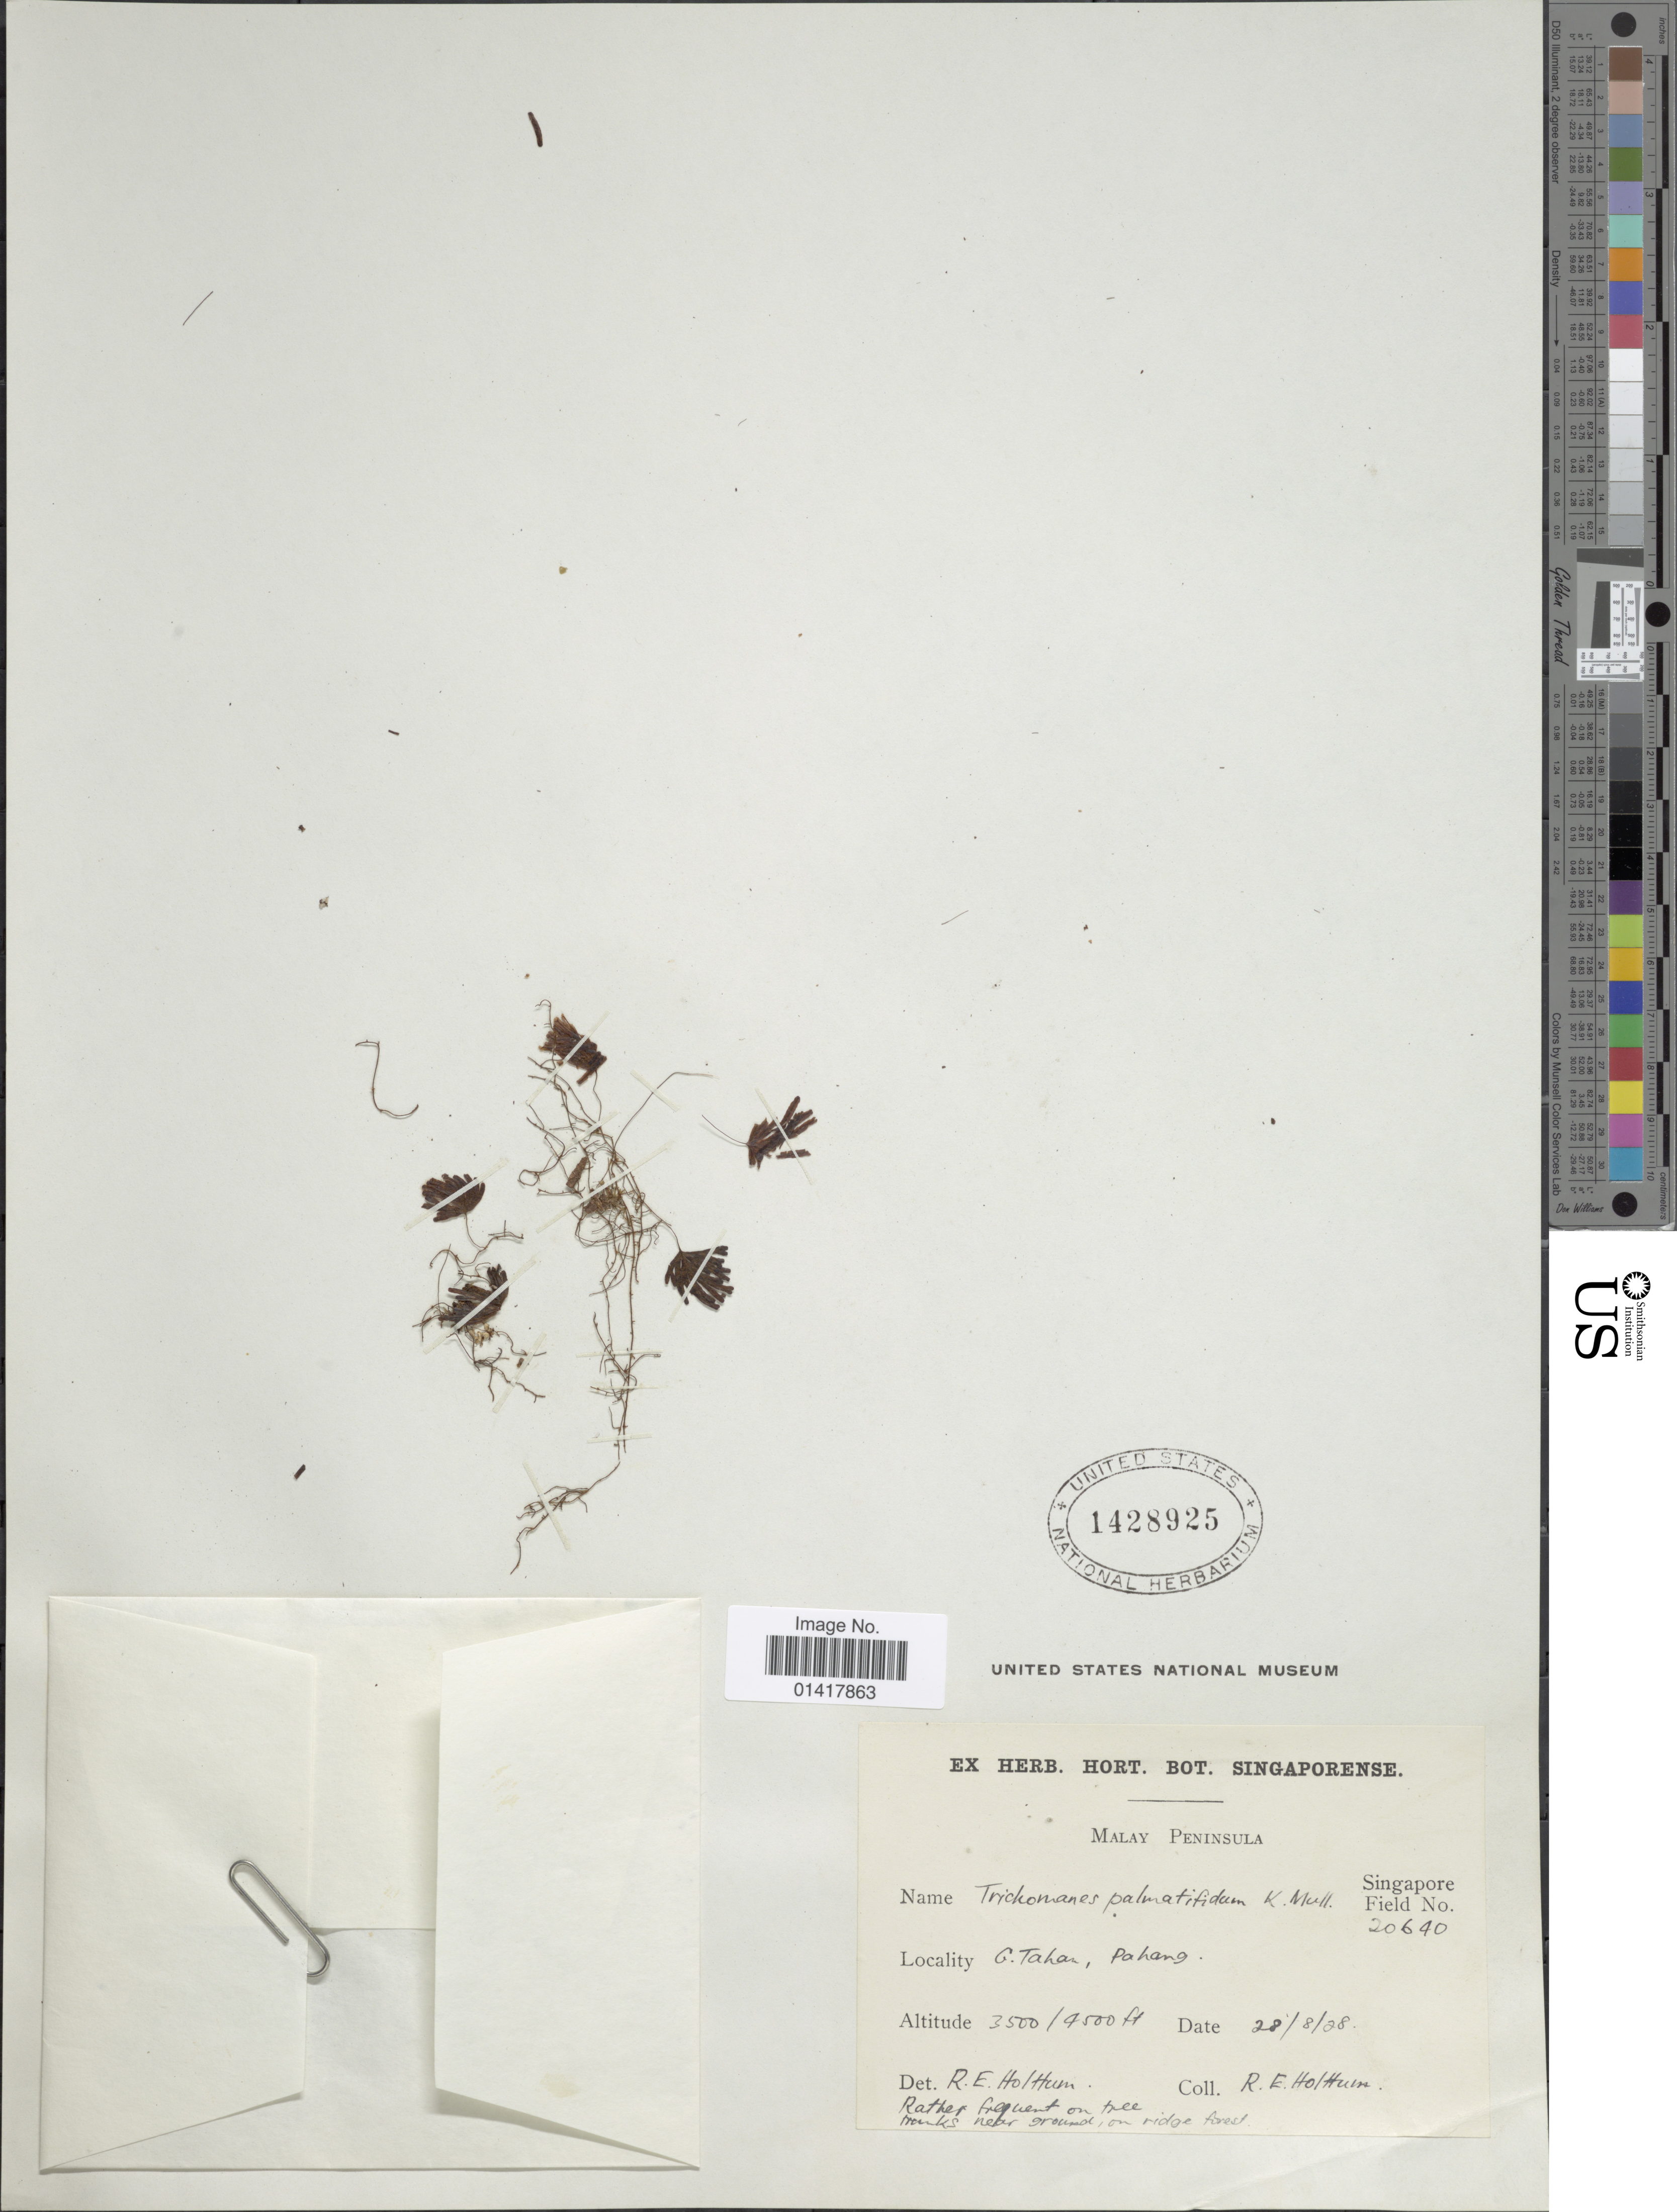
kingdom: Plantae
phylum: Tracheophyta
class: Polypodiopsida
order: Hymenophyllales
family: Hymenophyllaceae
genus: Hymenophyllum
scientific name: Hymenophyllum palmatifidum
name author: (K. Müller) Ebihara & K. Iwats.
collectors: R. E. Holttum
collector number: Singapore Field 20640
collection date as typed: Transcribed d/m/y: 28/8/28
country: Malaysia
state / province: Pahang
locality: Malay Peninsula, G. Tahan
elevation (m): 1067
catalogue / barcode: US 1428925